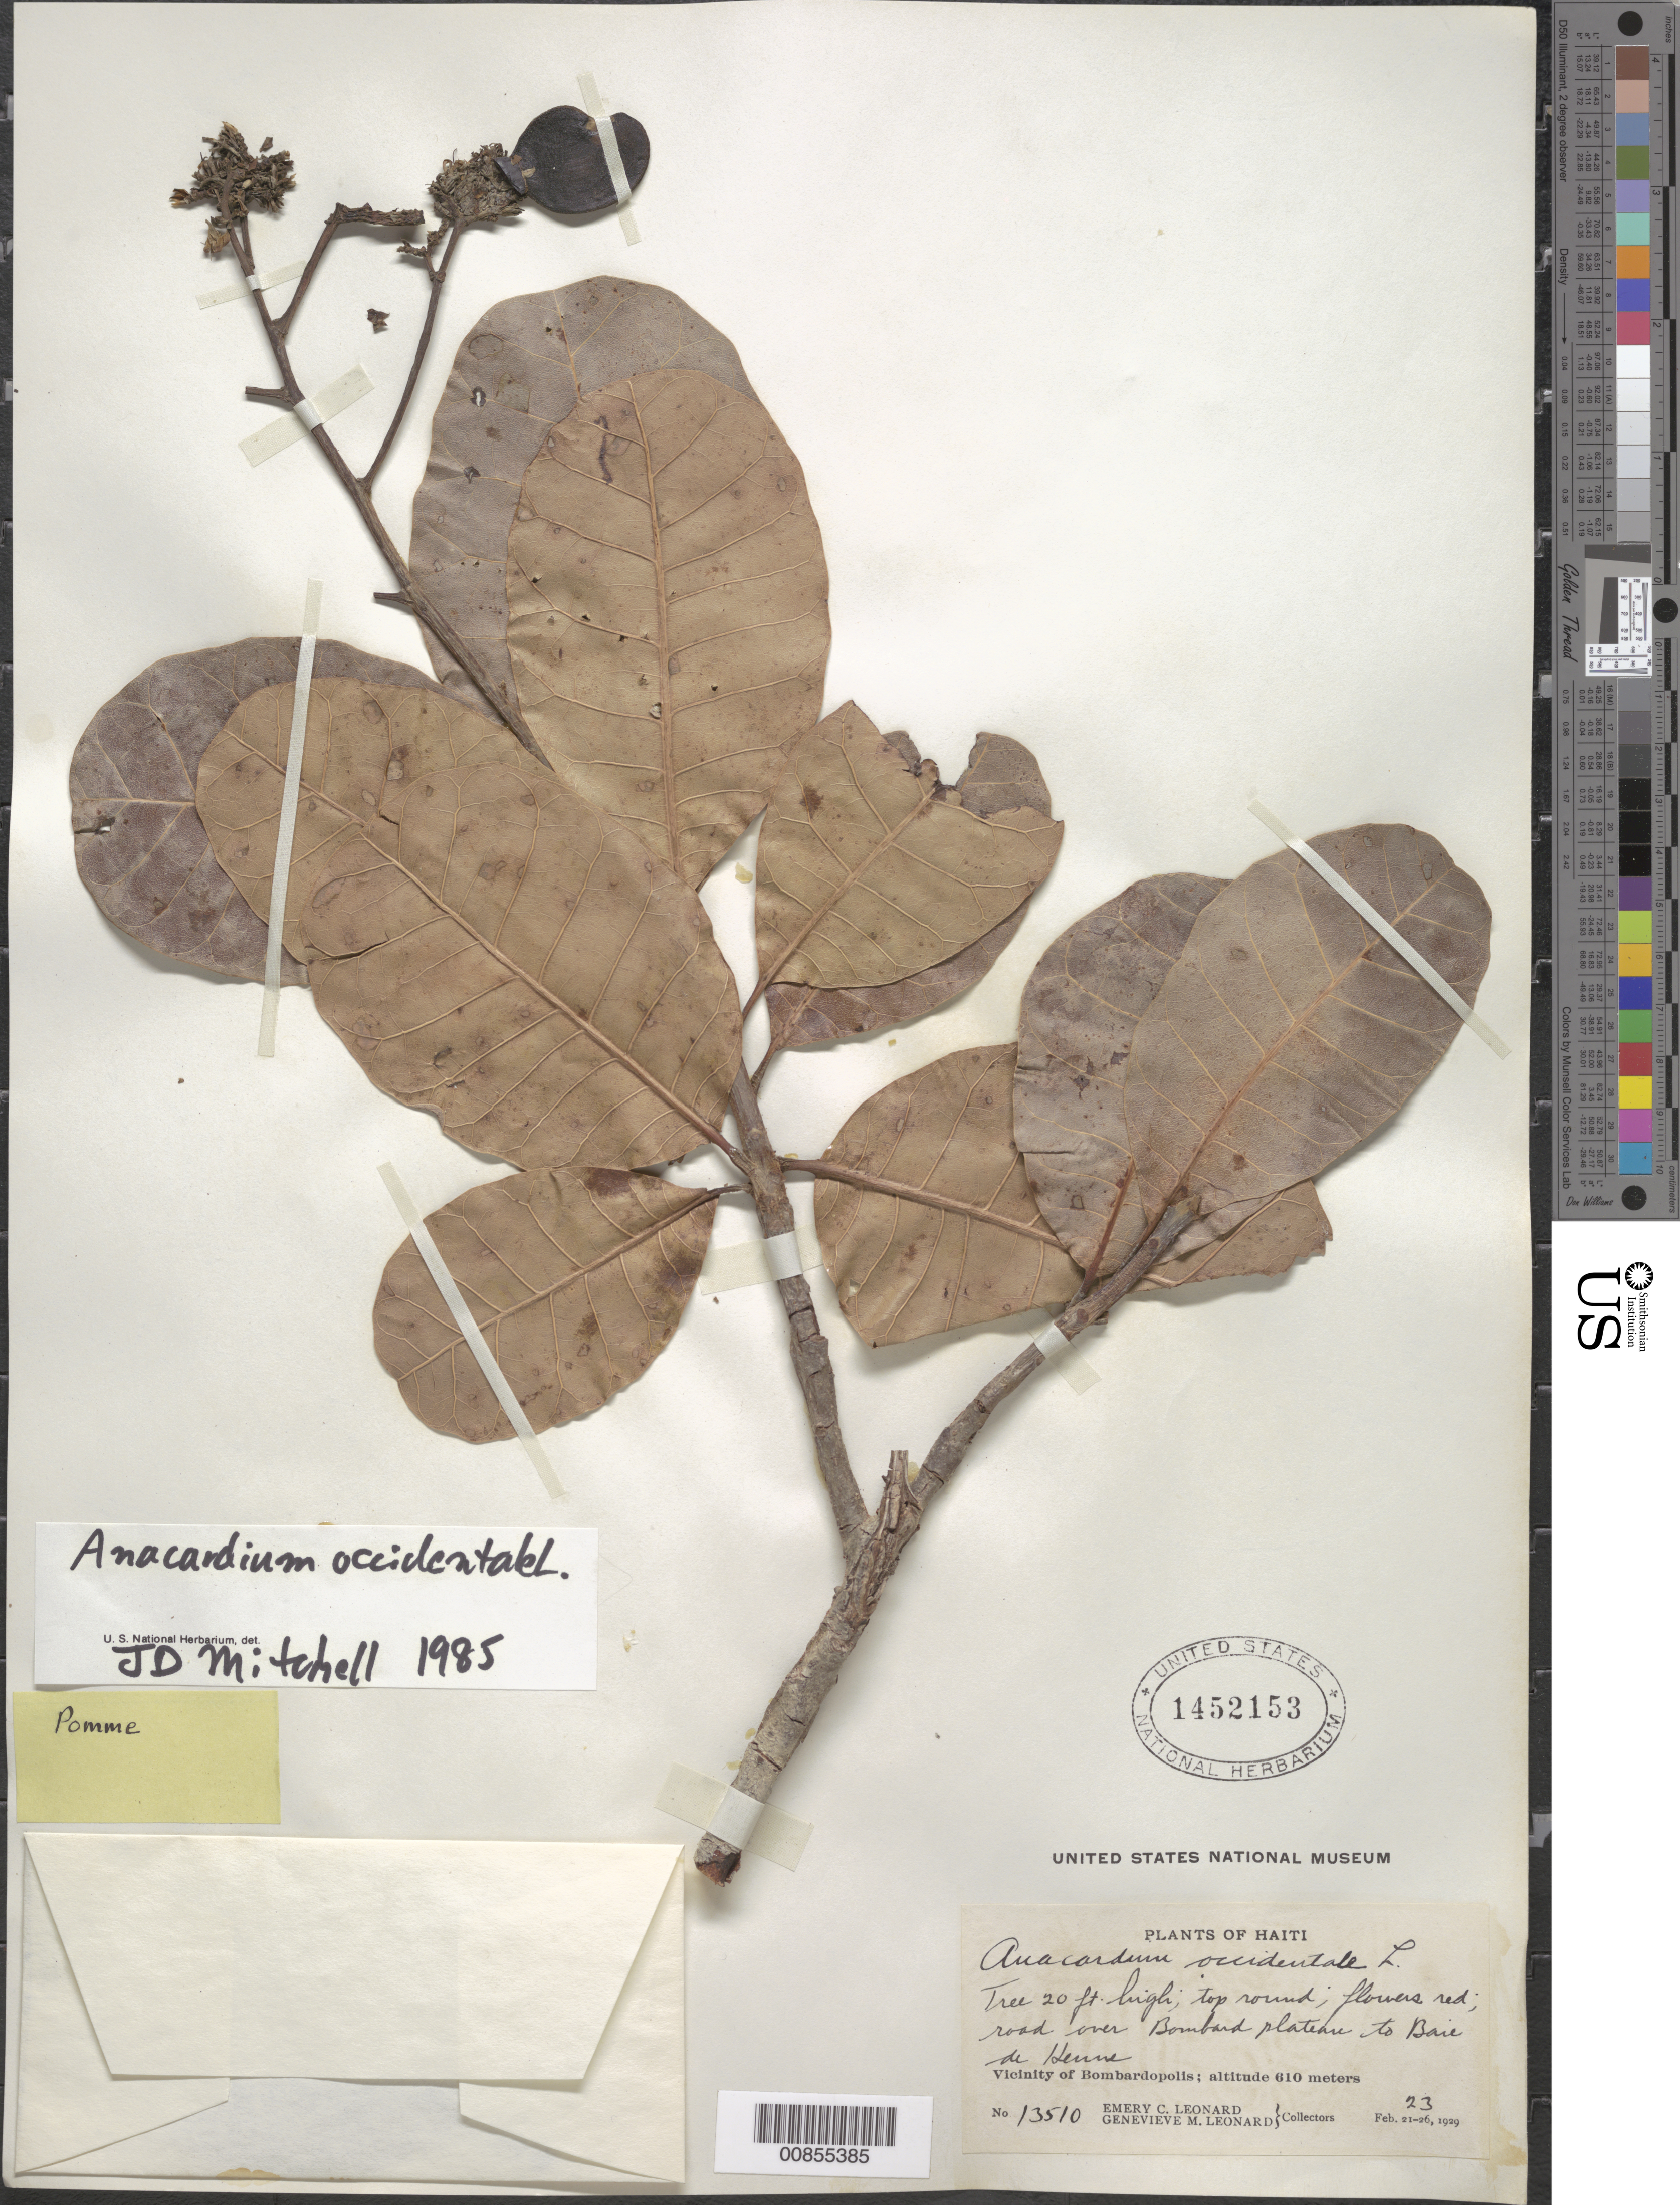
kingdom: Plantae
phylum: Tracheophyta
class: Magnoliopsida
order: Sapindales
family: Anacardiaceae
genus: Anacardium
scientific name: Anacardium occidentale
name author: L.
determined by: Mitchell, John D.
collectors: E. C. Leonard & G. M. Leonard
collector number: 13510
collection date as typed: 23 Feb 1929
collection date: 1929-02-23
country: Haiti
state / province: Nord-Ouest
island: Hispaniola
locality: Vicinity of Bombaropolis, road from over Bombard plateau to Baie de Henne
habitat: Road over plateau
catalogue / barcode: US 1452153